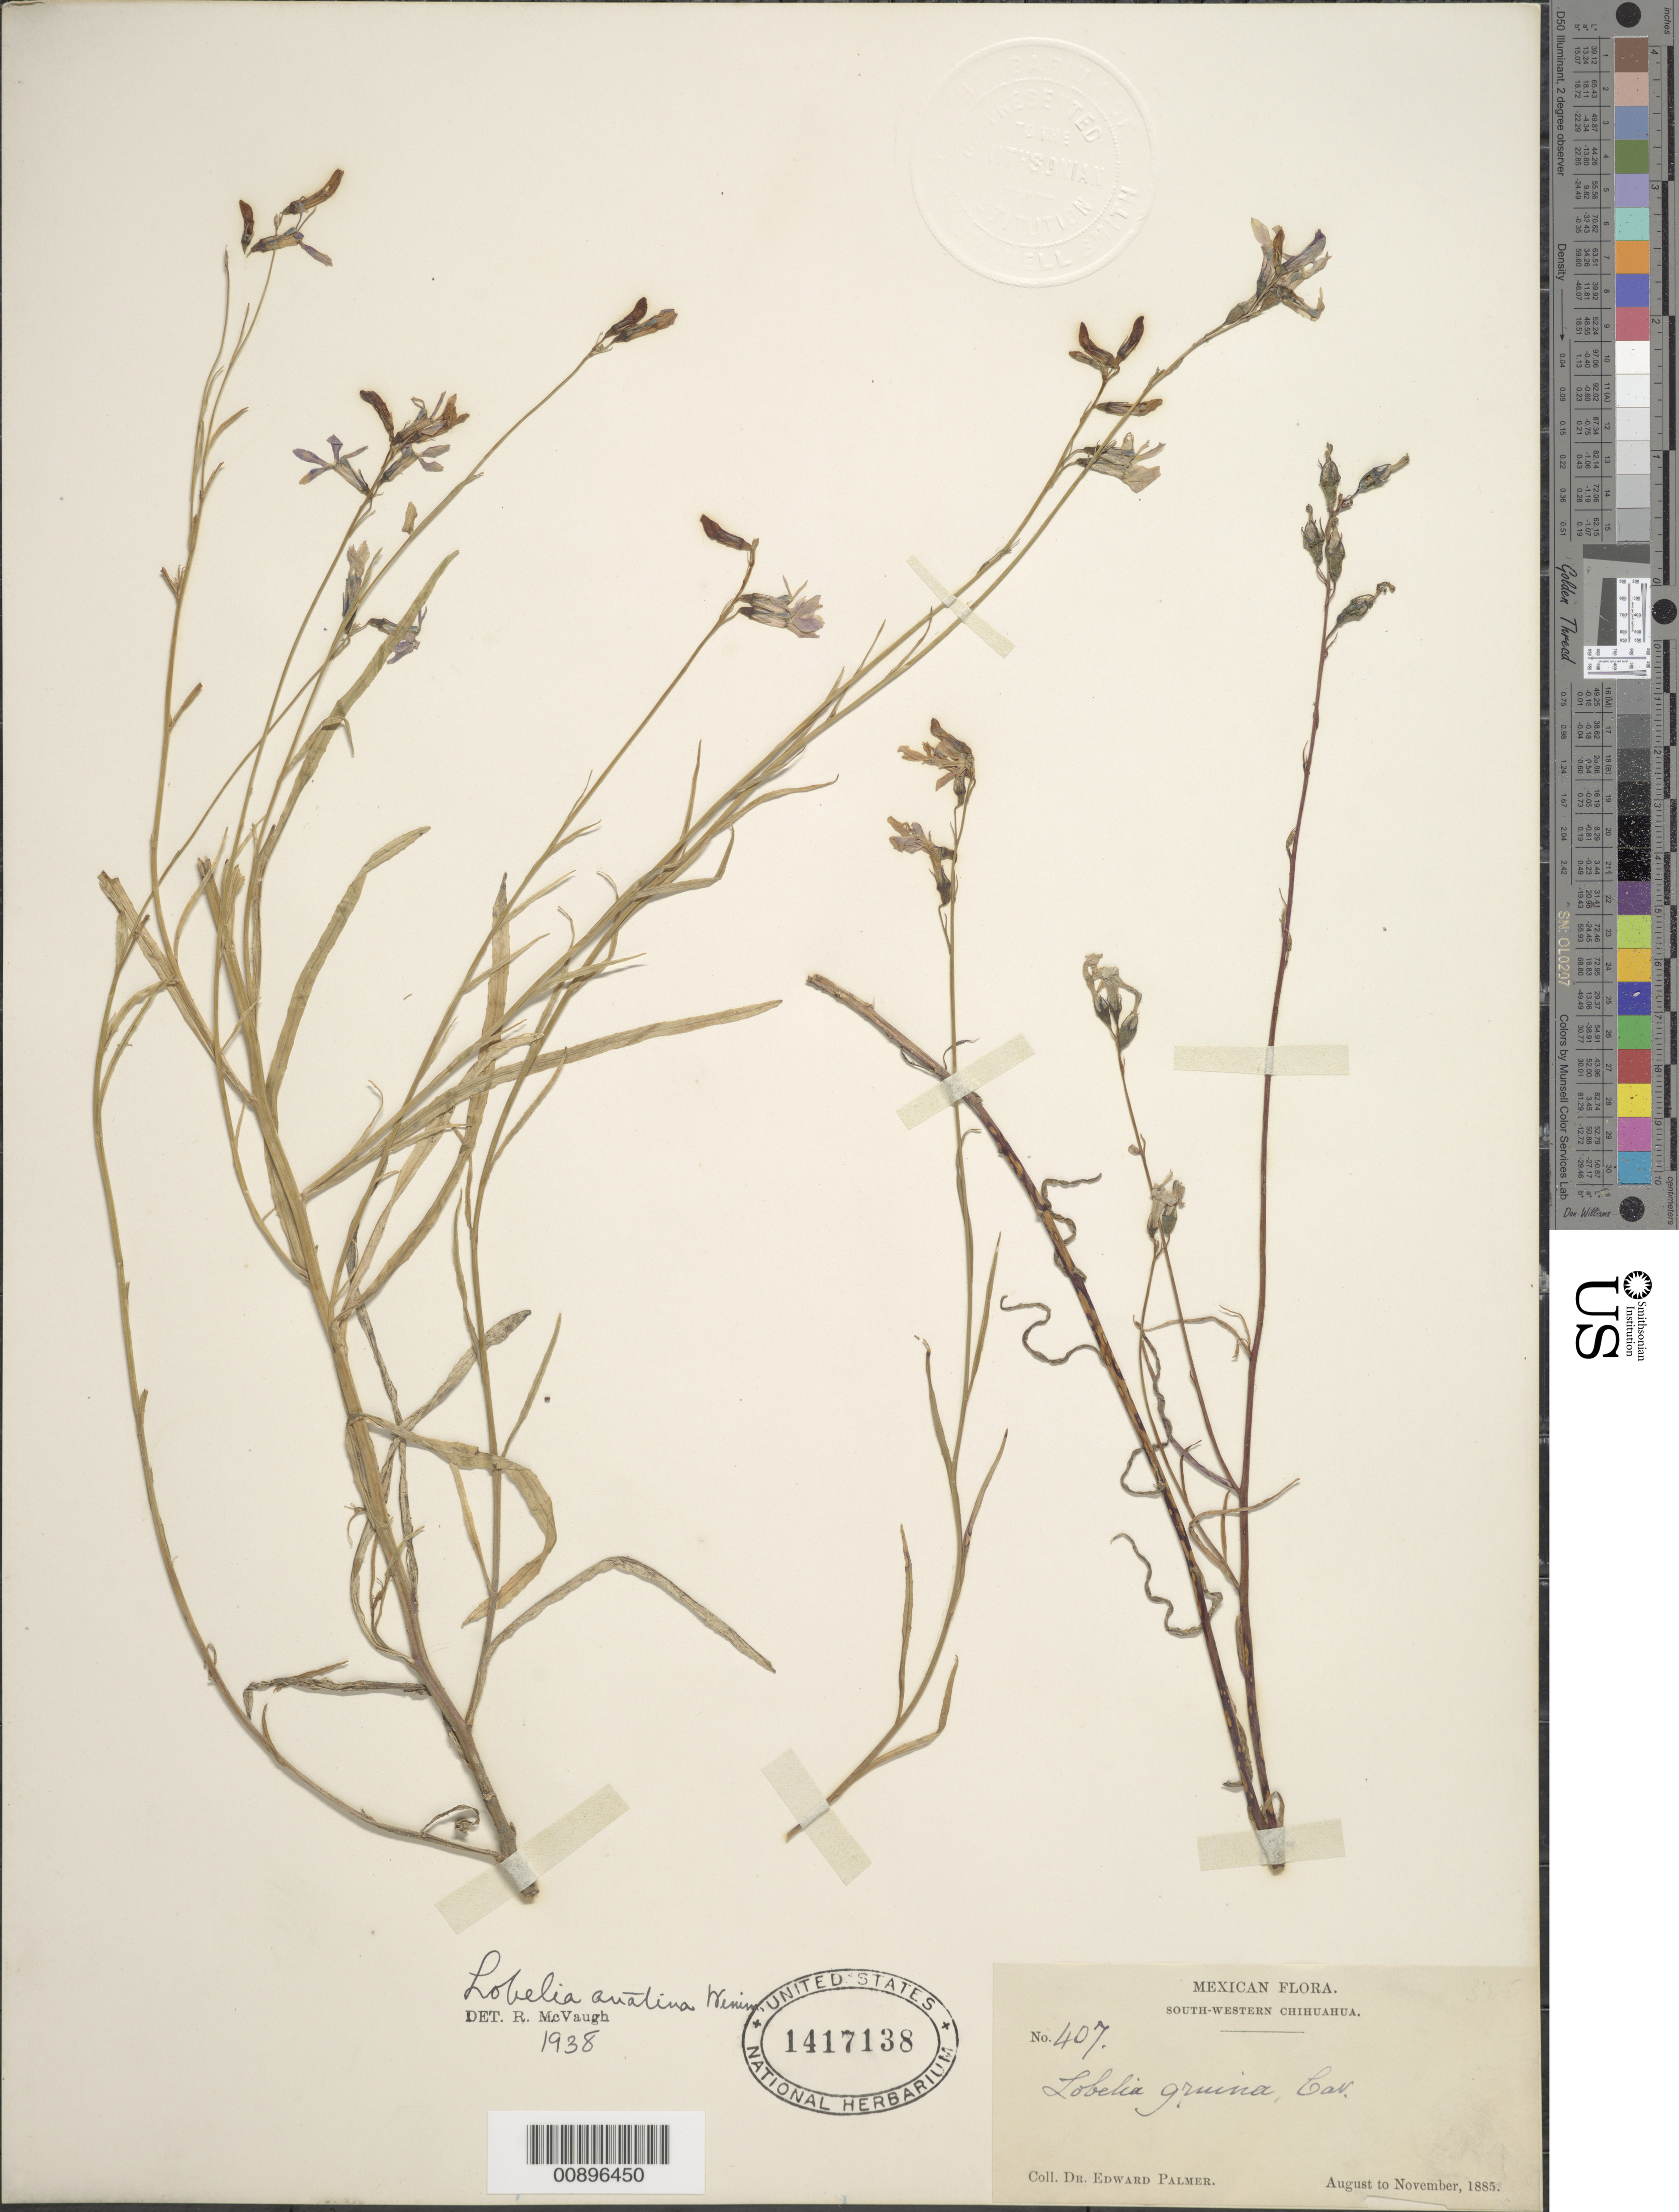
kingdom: Plantae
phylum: Tracheophyta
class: Magnoliopsida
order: Asterales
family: Campanulaceae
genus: Lobelia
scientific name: Lobelia anatina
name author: E. Wimm.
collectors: E. Palmer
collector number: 407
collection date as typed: Aug 1885 to -- Nov 1885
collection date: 1885-08/1885-11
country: Mexico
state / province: Chihuahua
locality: South-Western Chihuahua.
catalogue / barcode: US 1417138